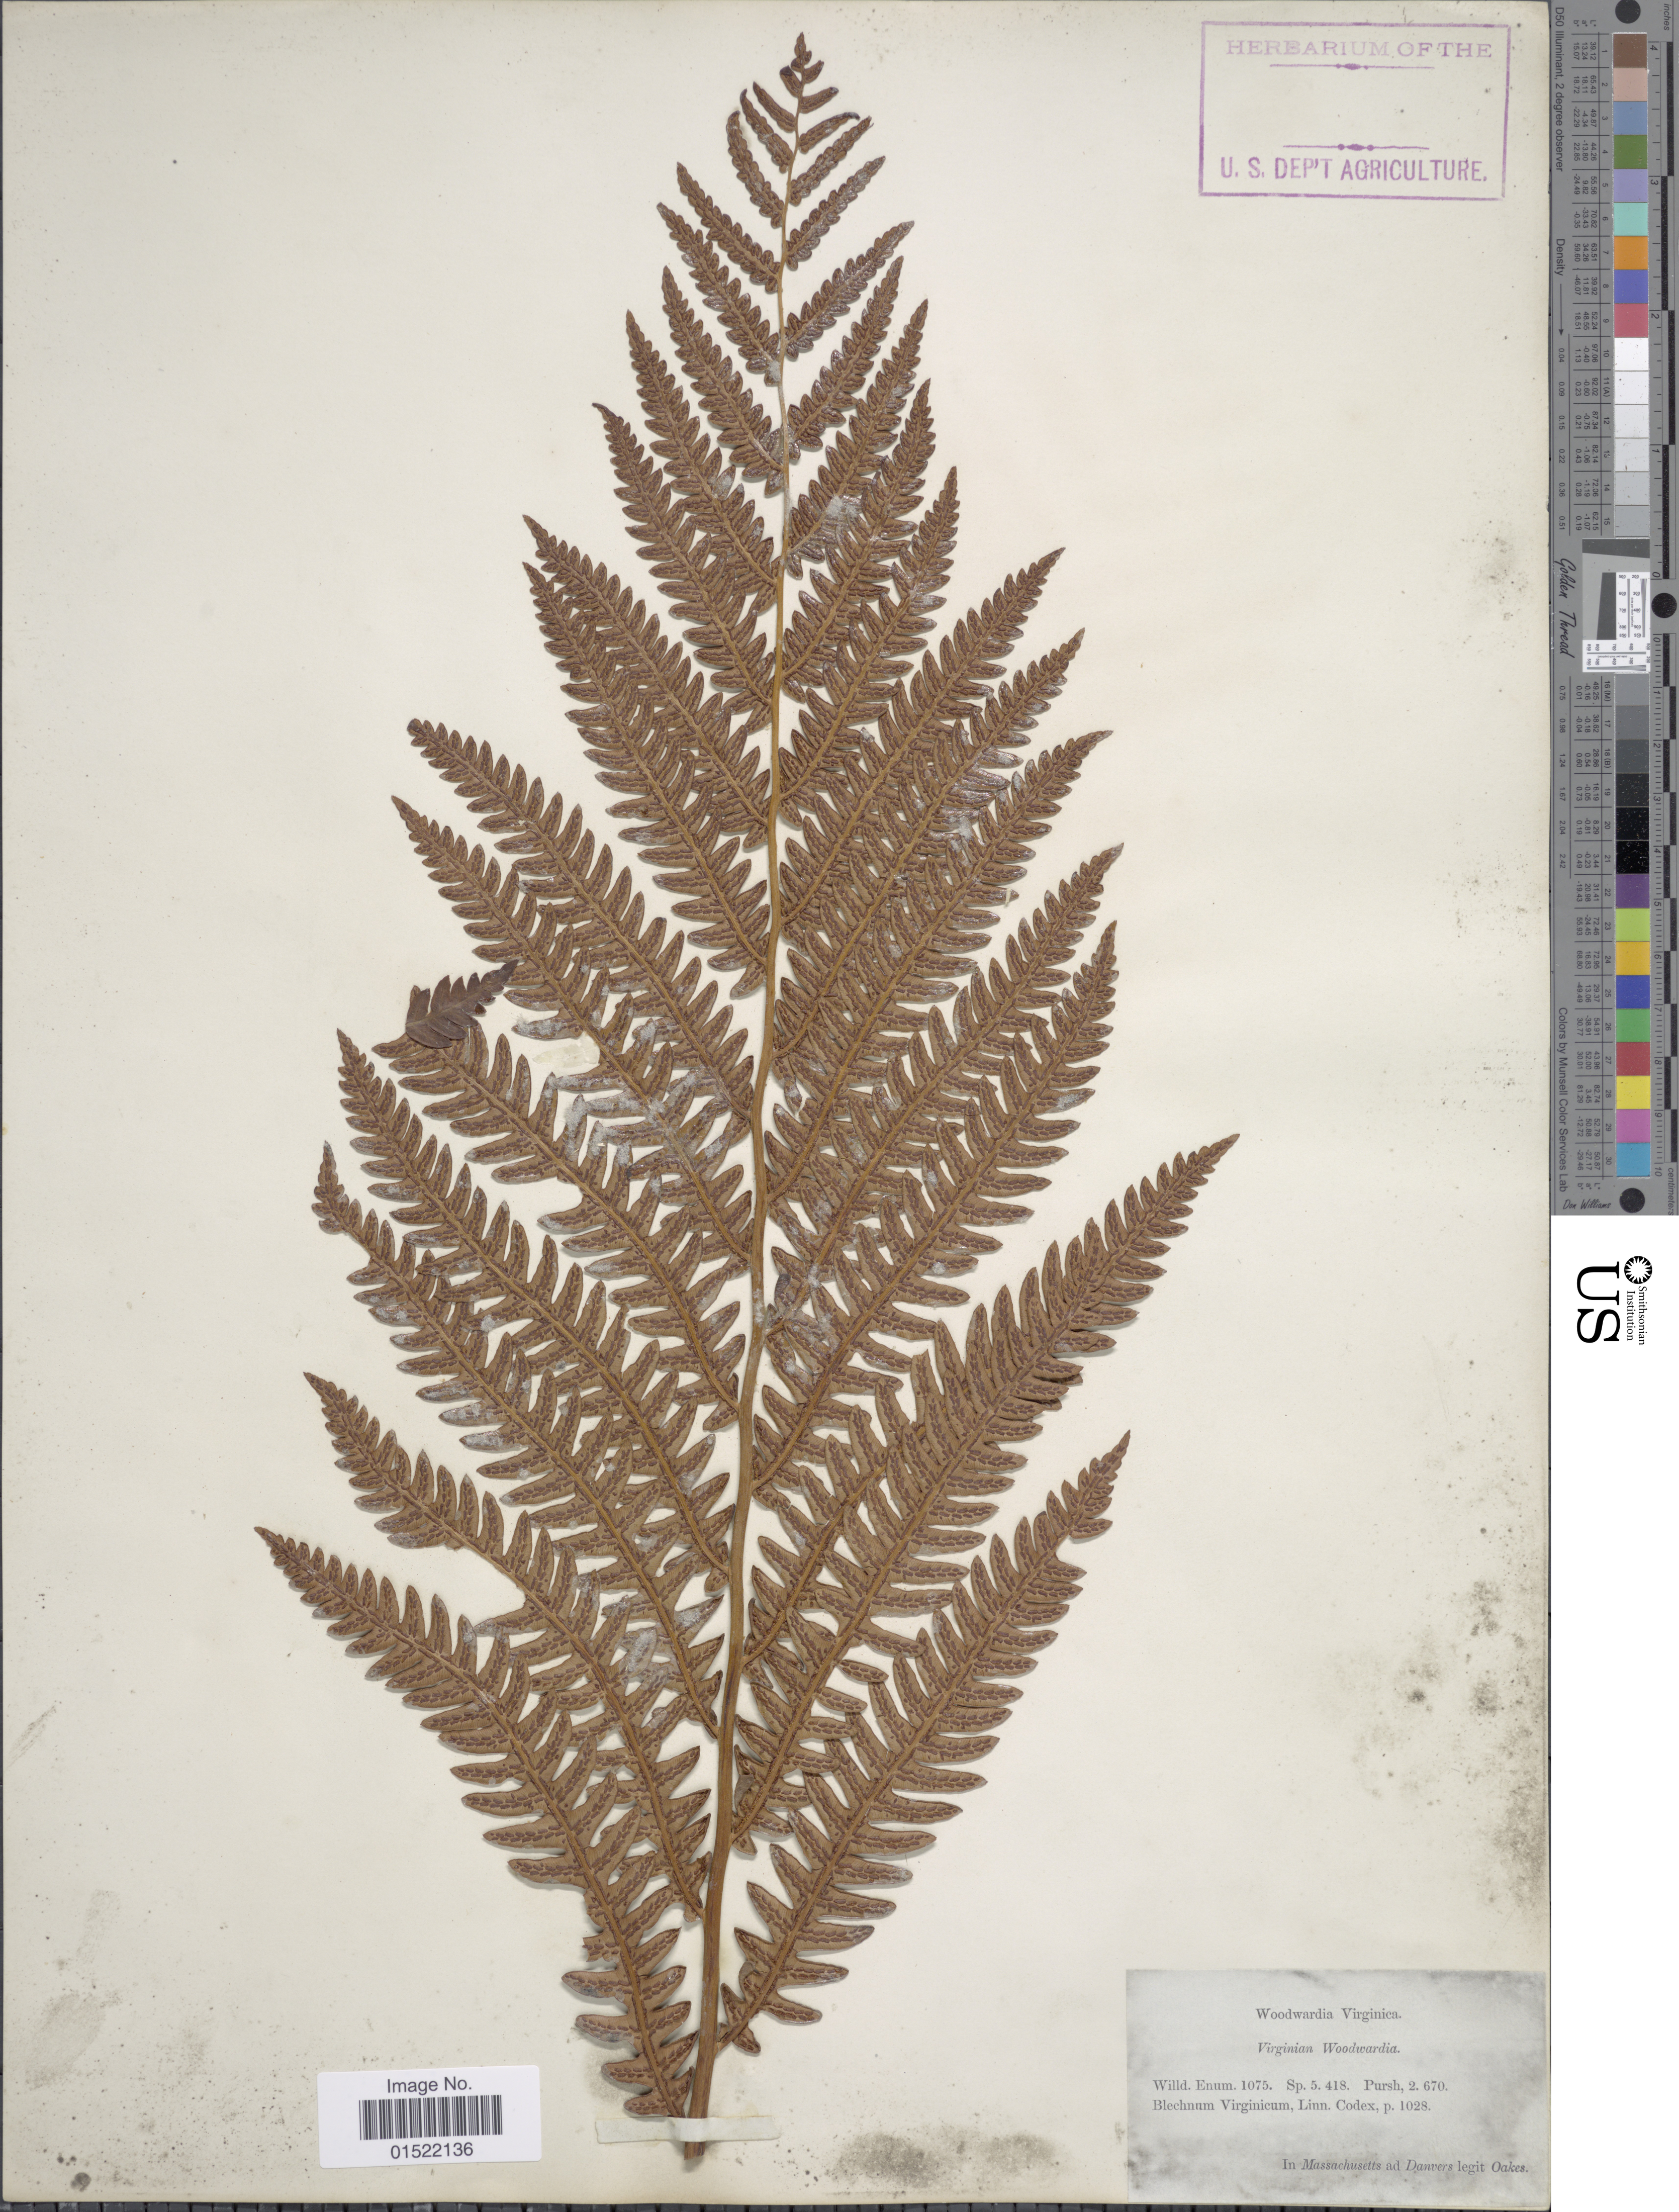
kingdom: Plantae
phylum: Tracheophyta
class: Polypodiopsida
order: Polypodiales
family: Blechnaceae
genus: Woodwardia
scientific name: Woodwardia virginica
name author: (L.) R.M. Sm.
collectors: -. Oakes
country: United States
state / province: Massachusetts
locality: Massachusetts ad Danvers